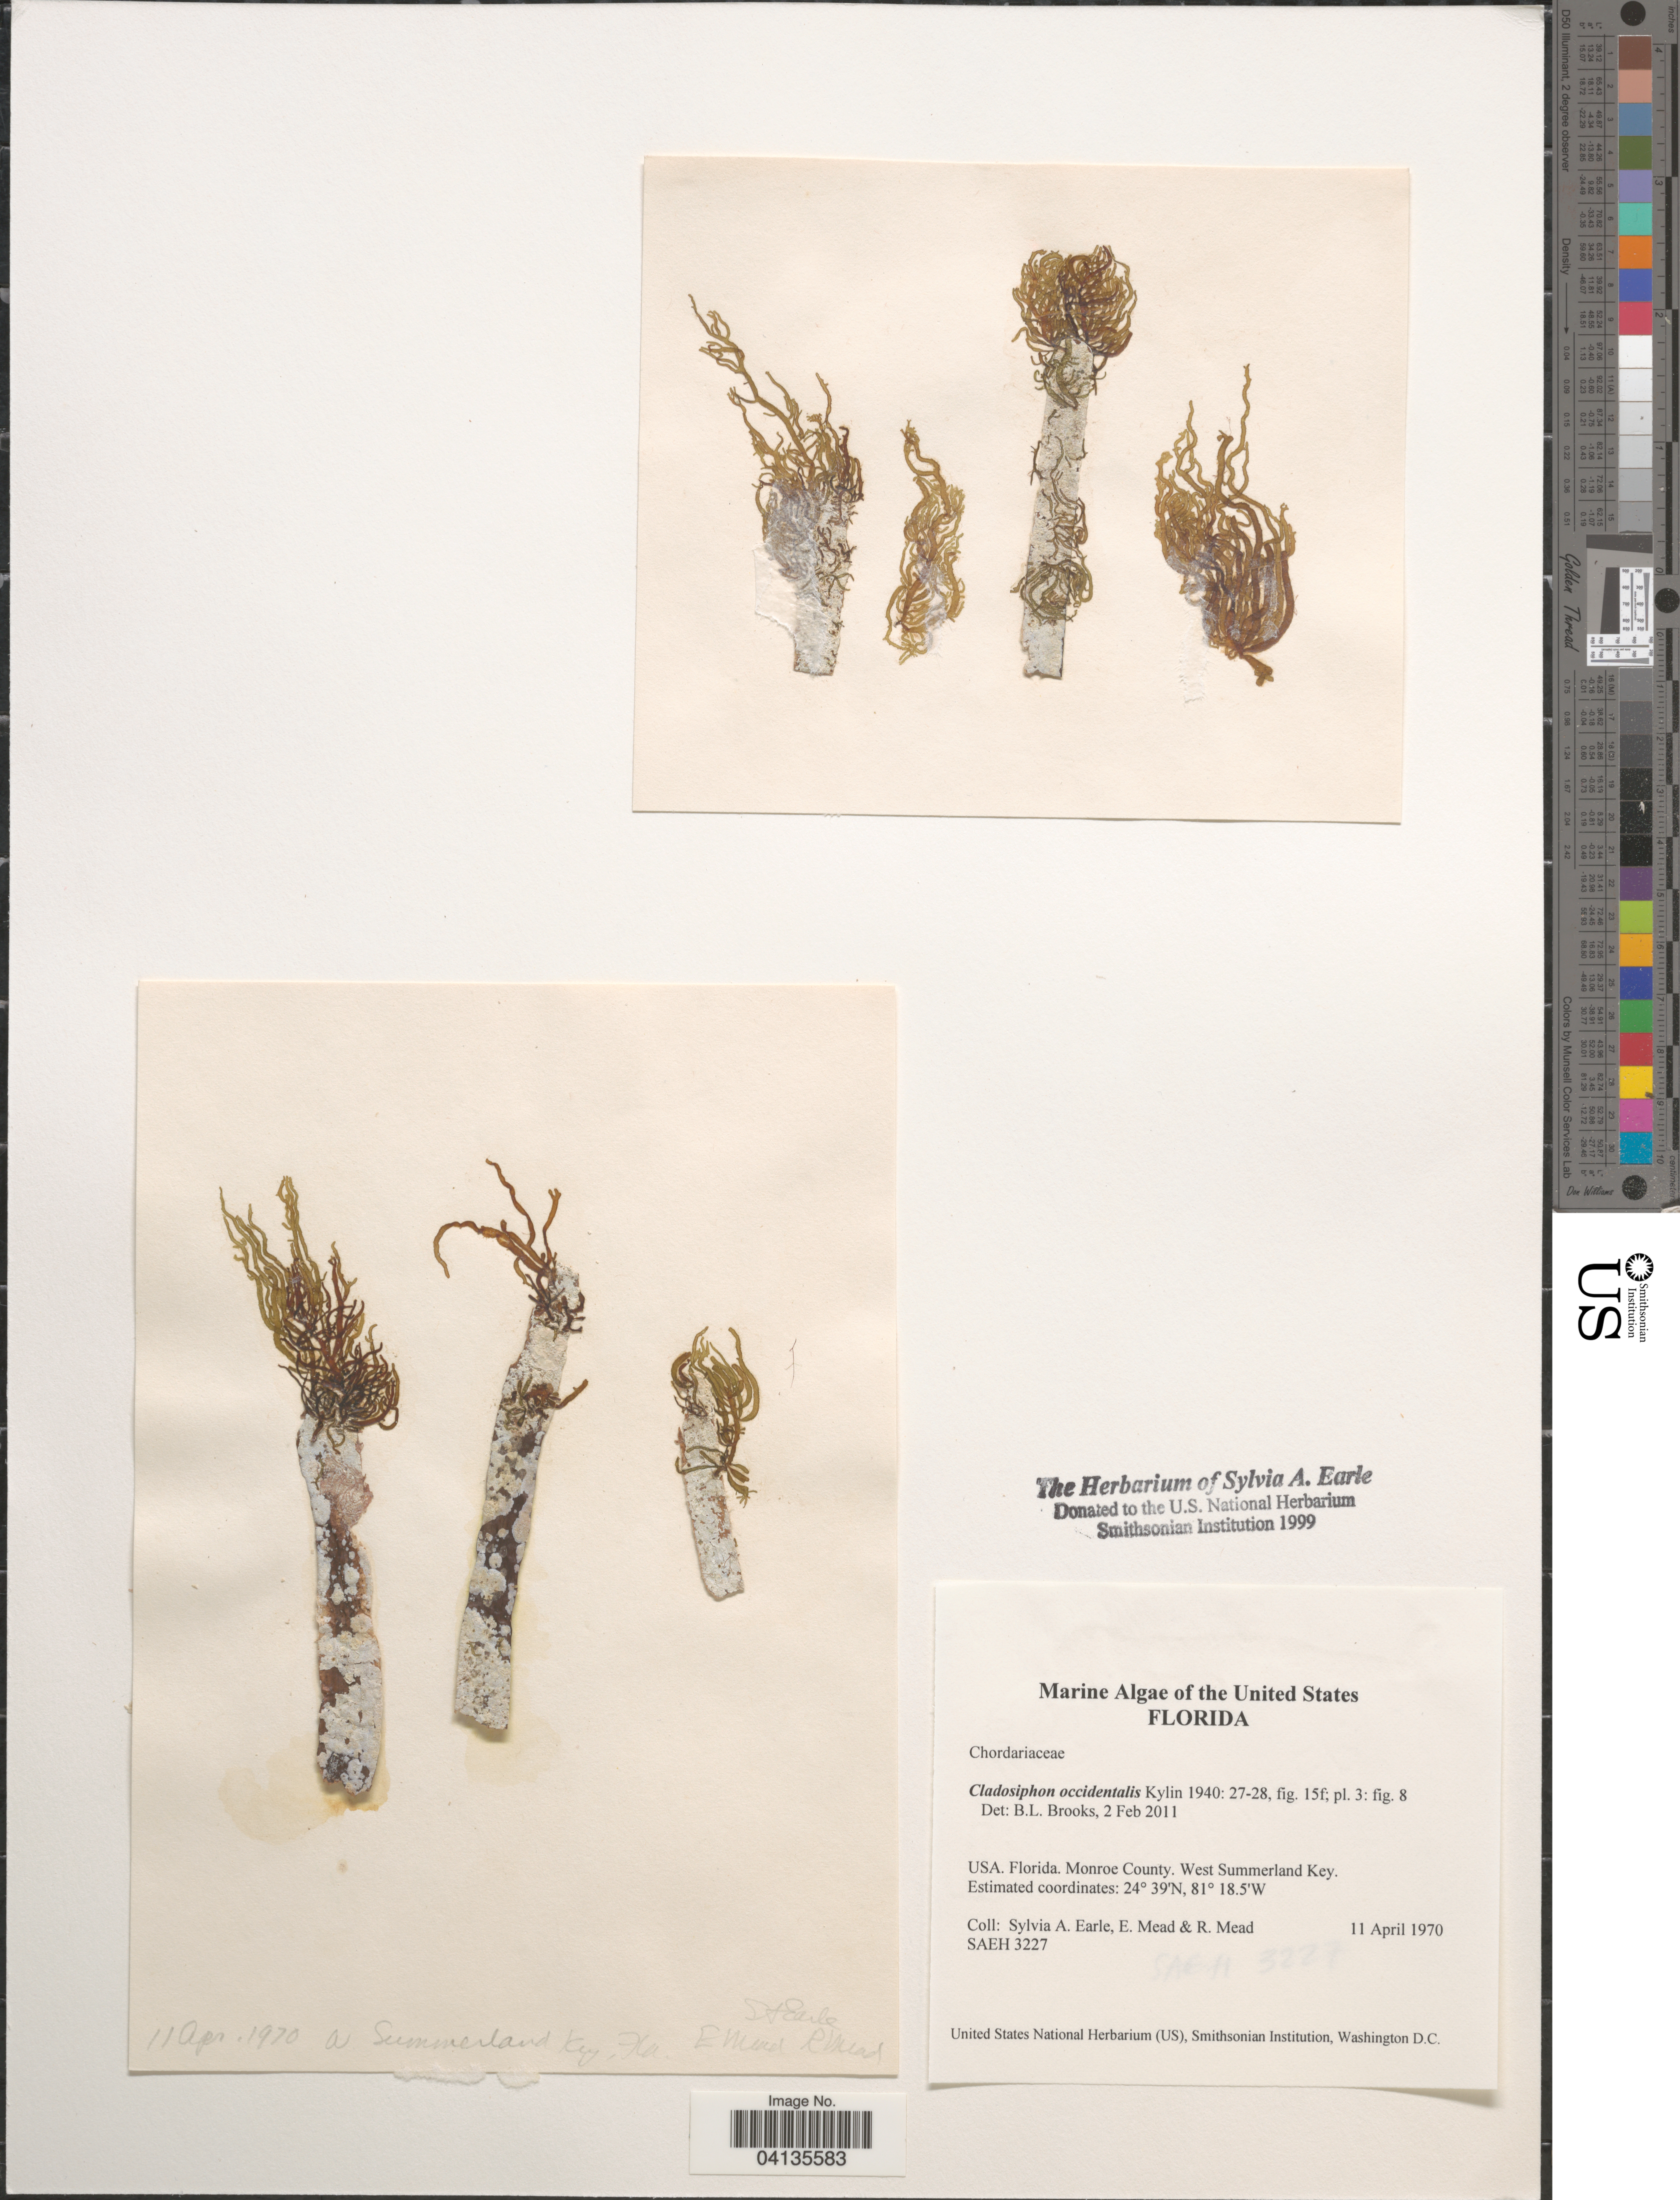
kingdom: Chromista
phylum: Ochrophyta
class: Phaeophyceae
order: Ectocarpales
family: Chordariaceae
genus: Cladosiphon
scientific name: Cladosiphon occidentalis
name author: Kylin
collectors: S. A. Earle, E. Mead & R. Mead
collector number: SAEH3227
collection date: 1970-04-11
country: United States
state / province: Florida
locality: Monroe County. West Summerland Key.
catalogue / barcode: US 238604